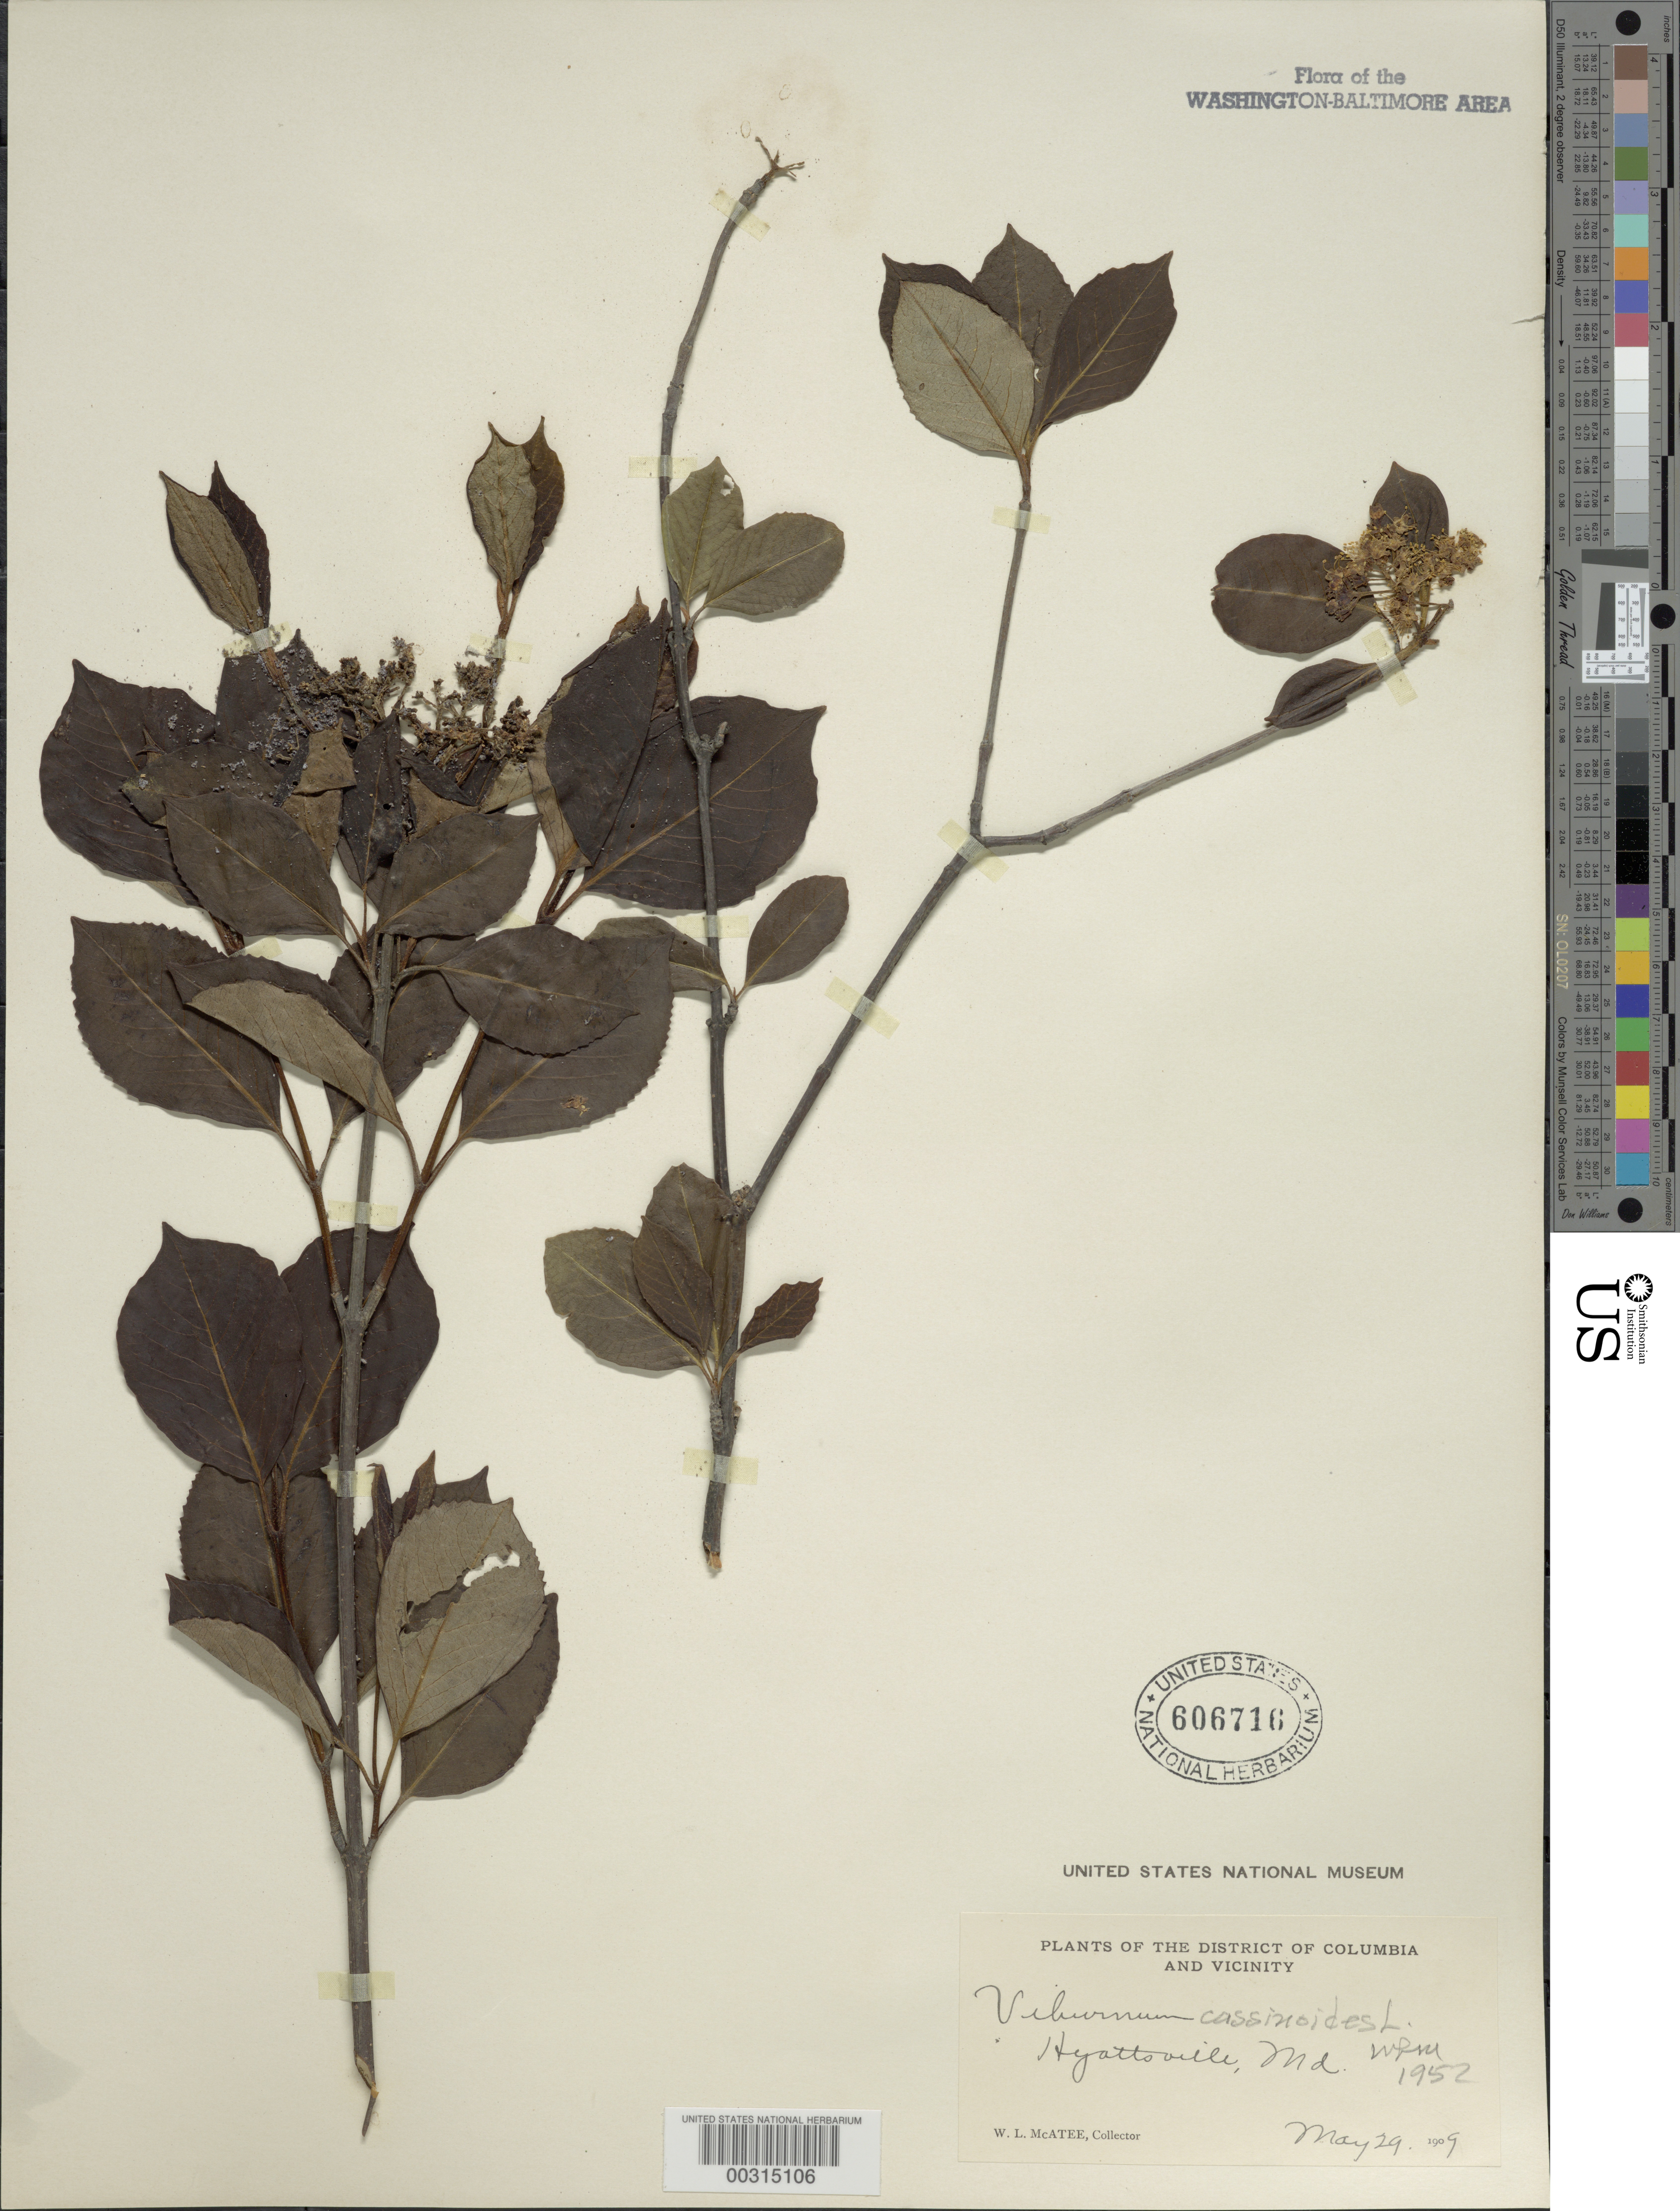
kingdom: Plantae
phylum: Tracheophyta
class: Magnoliopsida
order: Dipsacales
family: Viburnaceae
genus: Viburnum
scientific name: Viburnum cassinoides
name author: L.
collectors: W. McAtee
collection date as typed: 29 May 1909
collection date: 1909-05-29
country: United States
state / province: Maryland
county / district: Prince George's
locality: Hyattsville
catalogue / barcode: US 606716